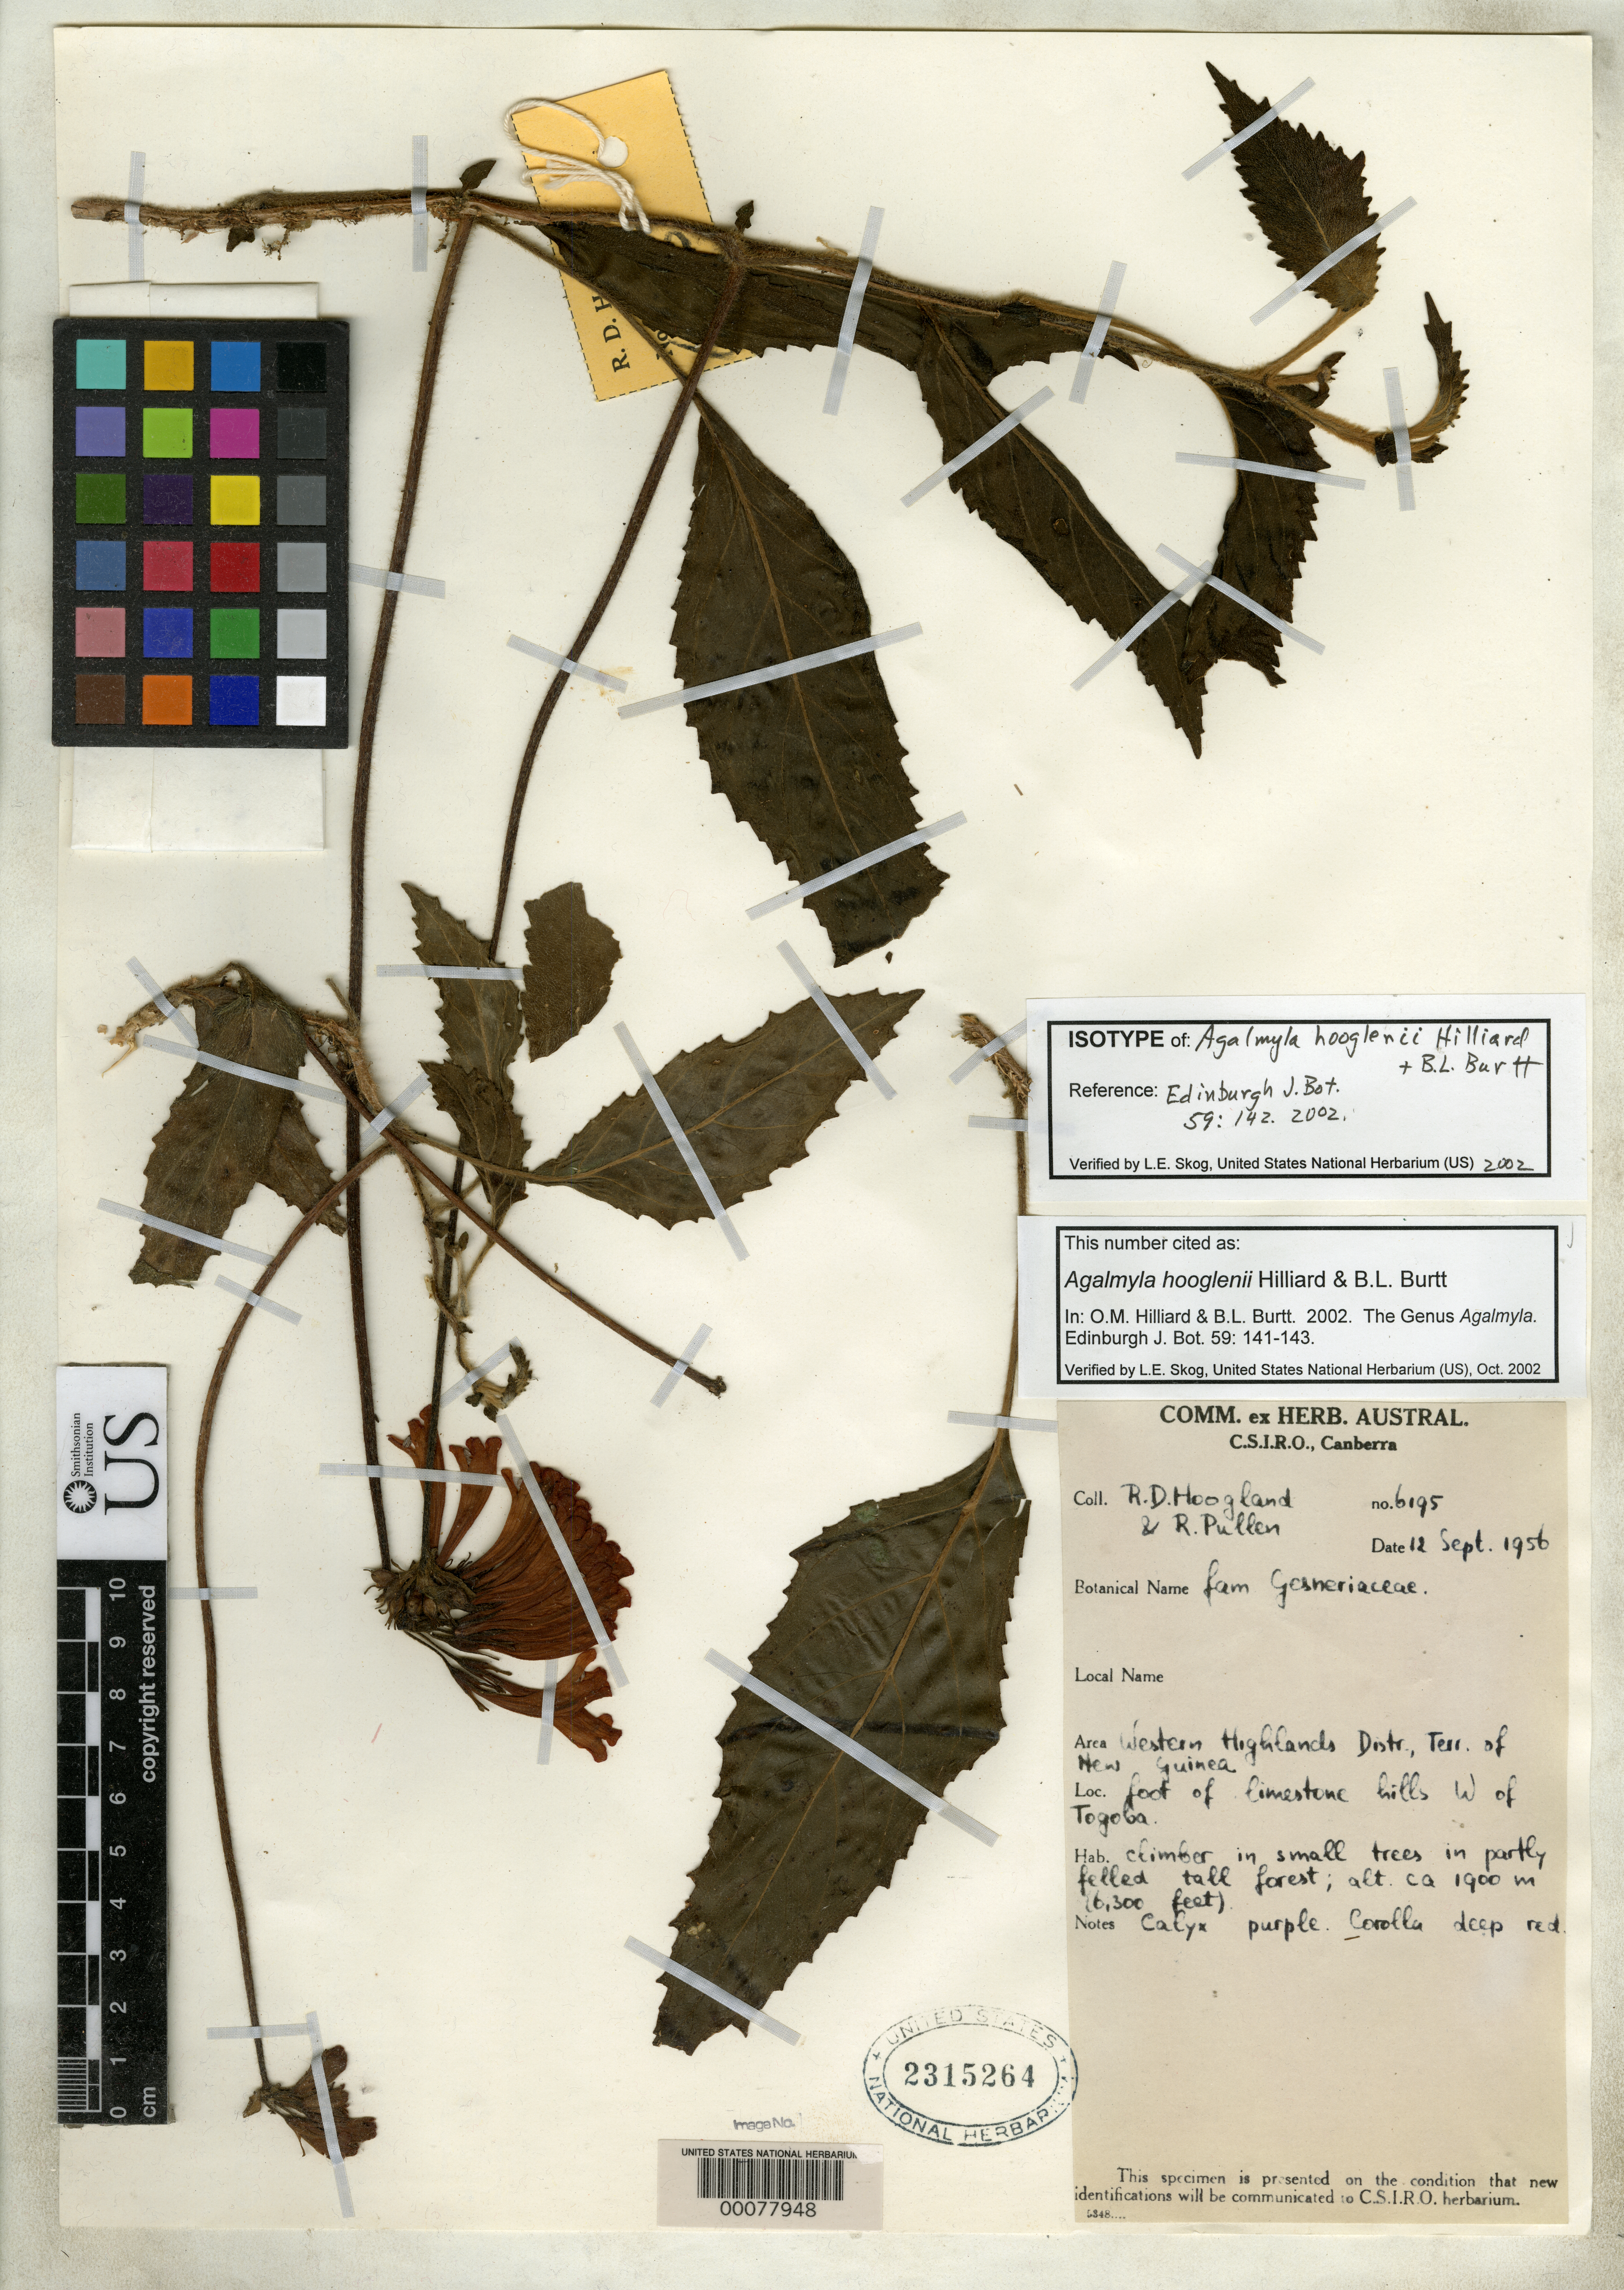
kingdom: Plantae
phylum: Tracheophyta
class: Magnoliopsida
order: Lamiales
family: Gesneriaceae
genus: Agalmyla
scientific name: Agalmyla hooglenii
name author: Hilliard & B.L. Burtt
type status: Isotype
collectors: R. D. Hoogland & R. Pullen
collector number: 6195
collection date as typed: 12 Sep 1956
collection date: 1956-09-12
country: Papua New Guinea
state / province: Western Highlands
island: New Guinea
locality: W of Togoba.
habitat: Foot of limestone hills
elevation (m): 1900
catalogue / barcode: US 2315264